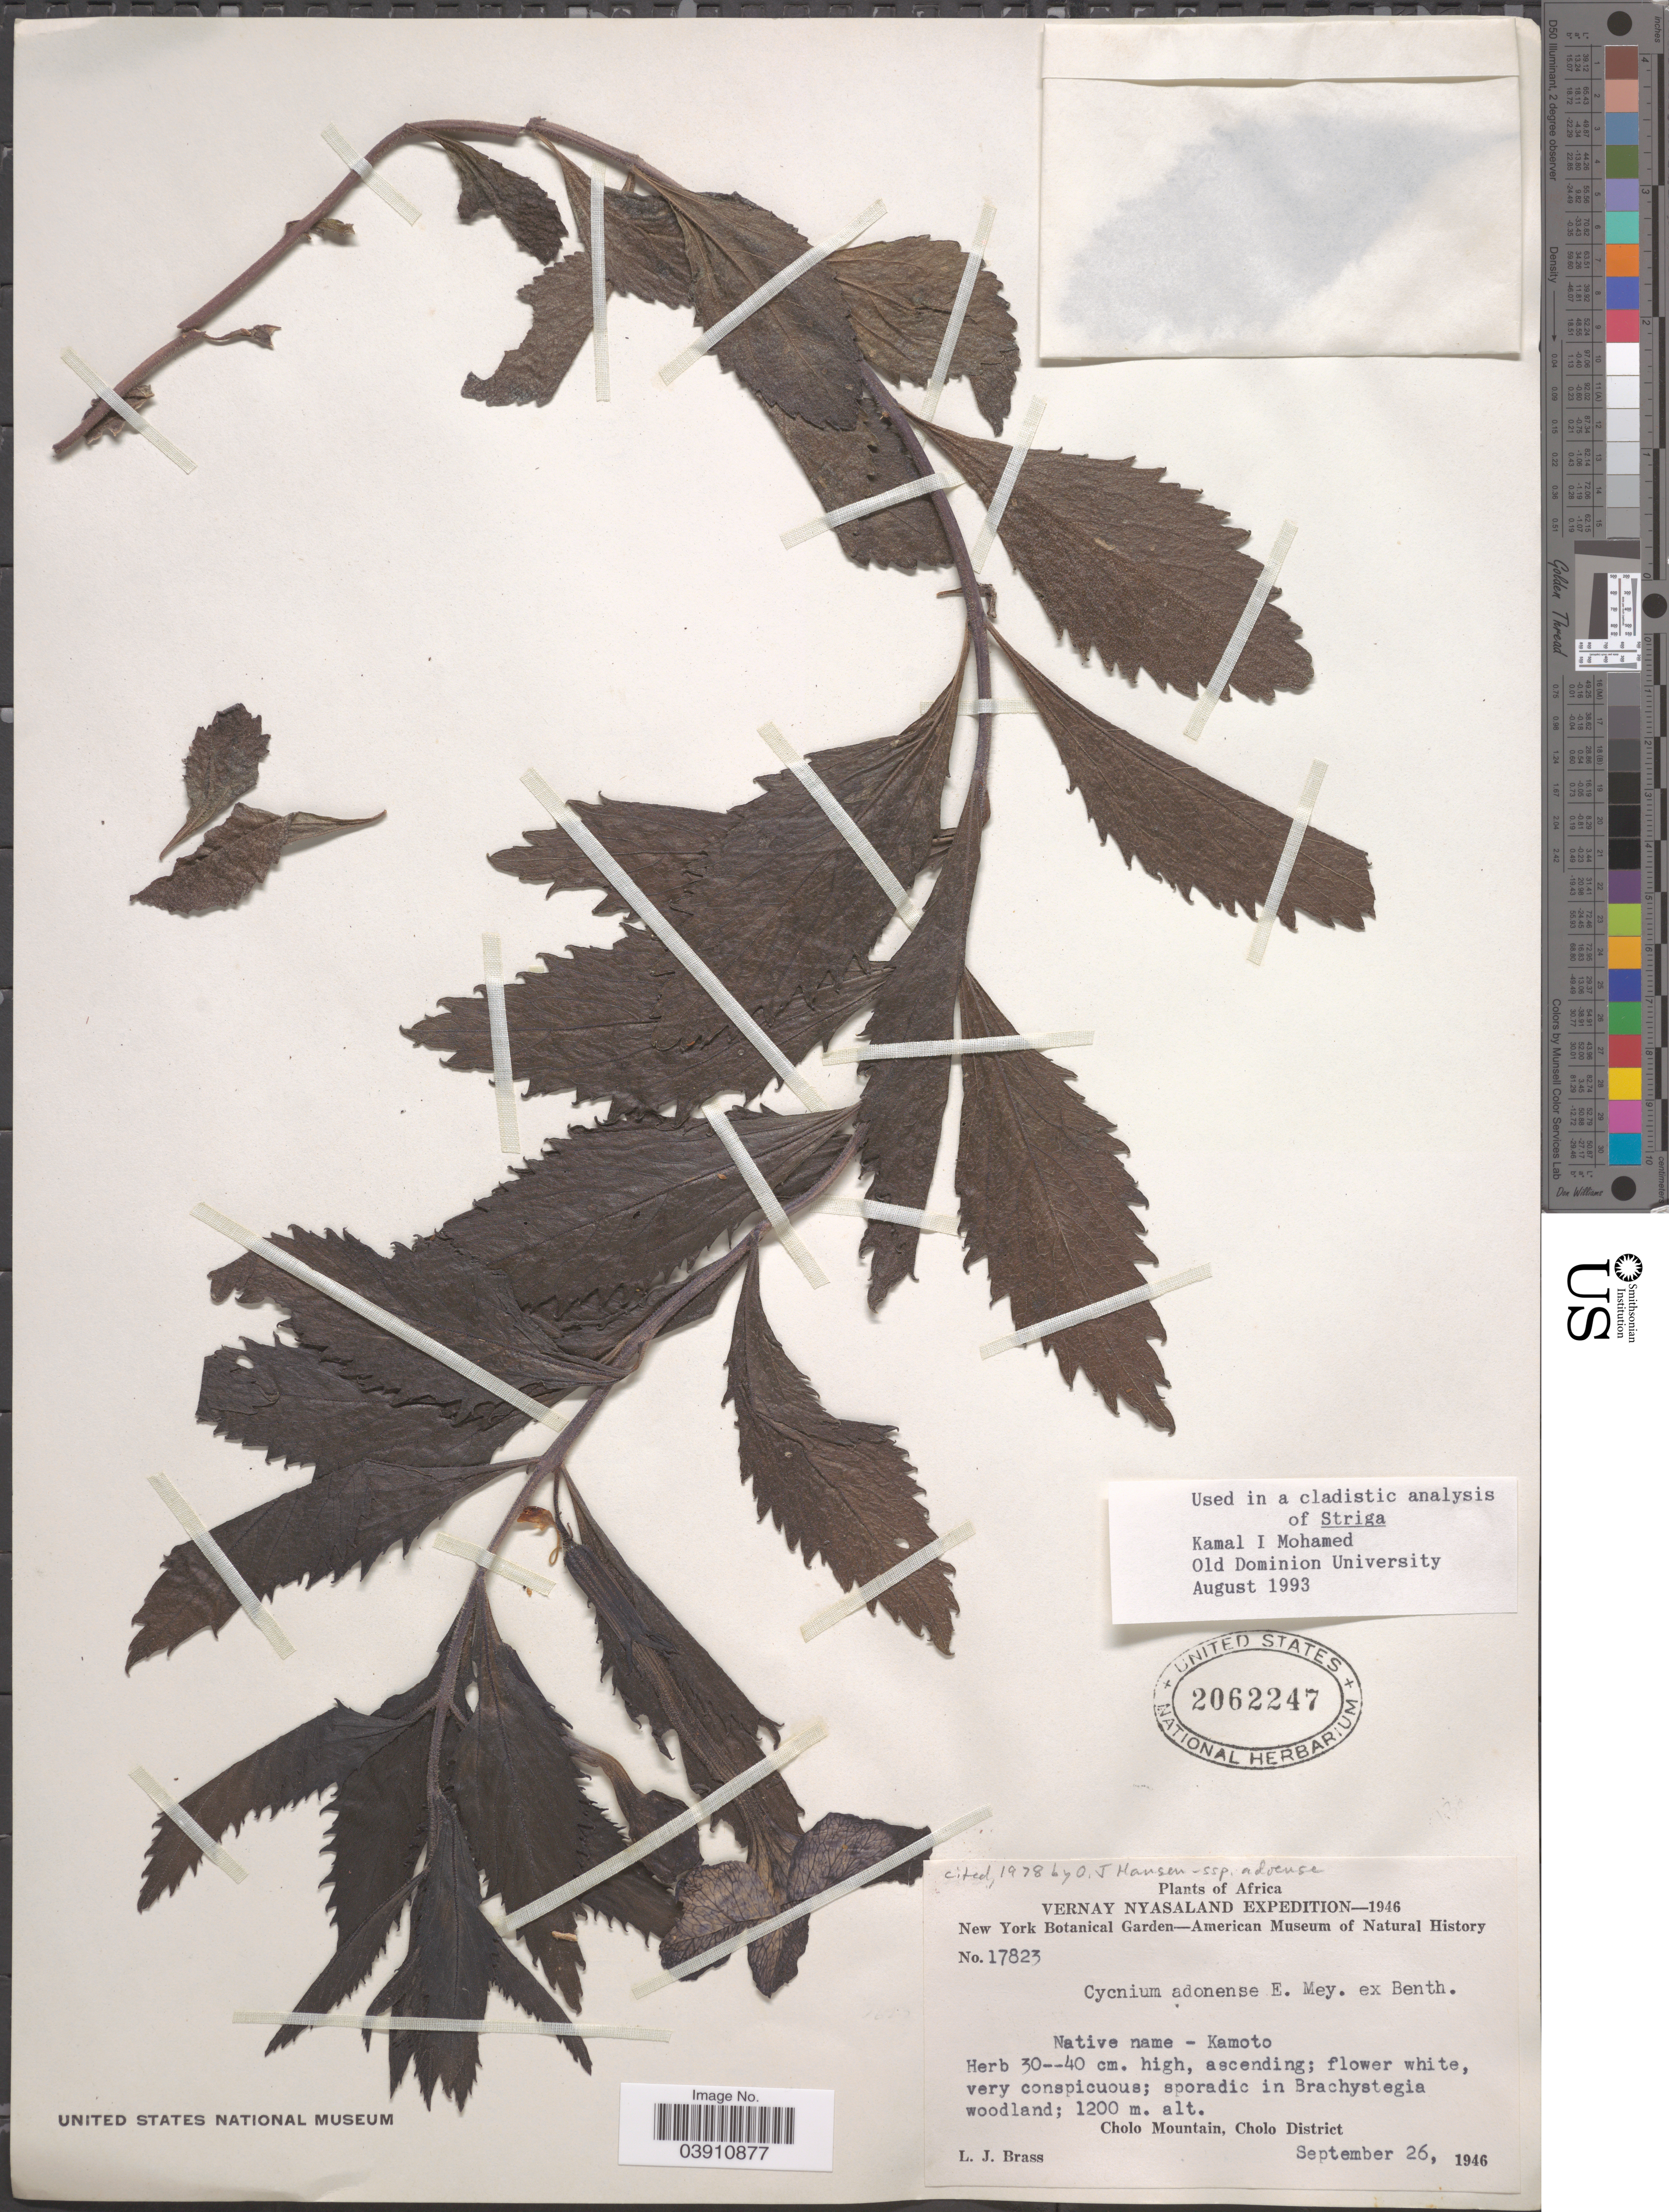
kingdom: Plantae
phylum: Tracheophyta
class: Magnoliopsida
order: Lamiales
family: Orobanchaceae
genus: Cycnium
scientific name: Cycnium adonense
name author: E. Mey. ex Benth.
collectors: L. J. Brass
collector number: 17823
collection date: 1946-09-26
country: Malawi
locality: Vernay Nyasaland. Cholo Mountain, Cholo District.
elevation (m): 1200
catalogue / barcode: US 2062247